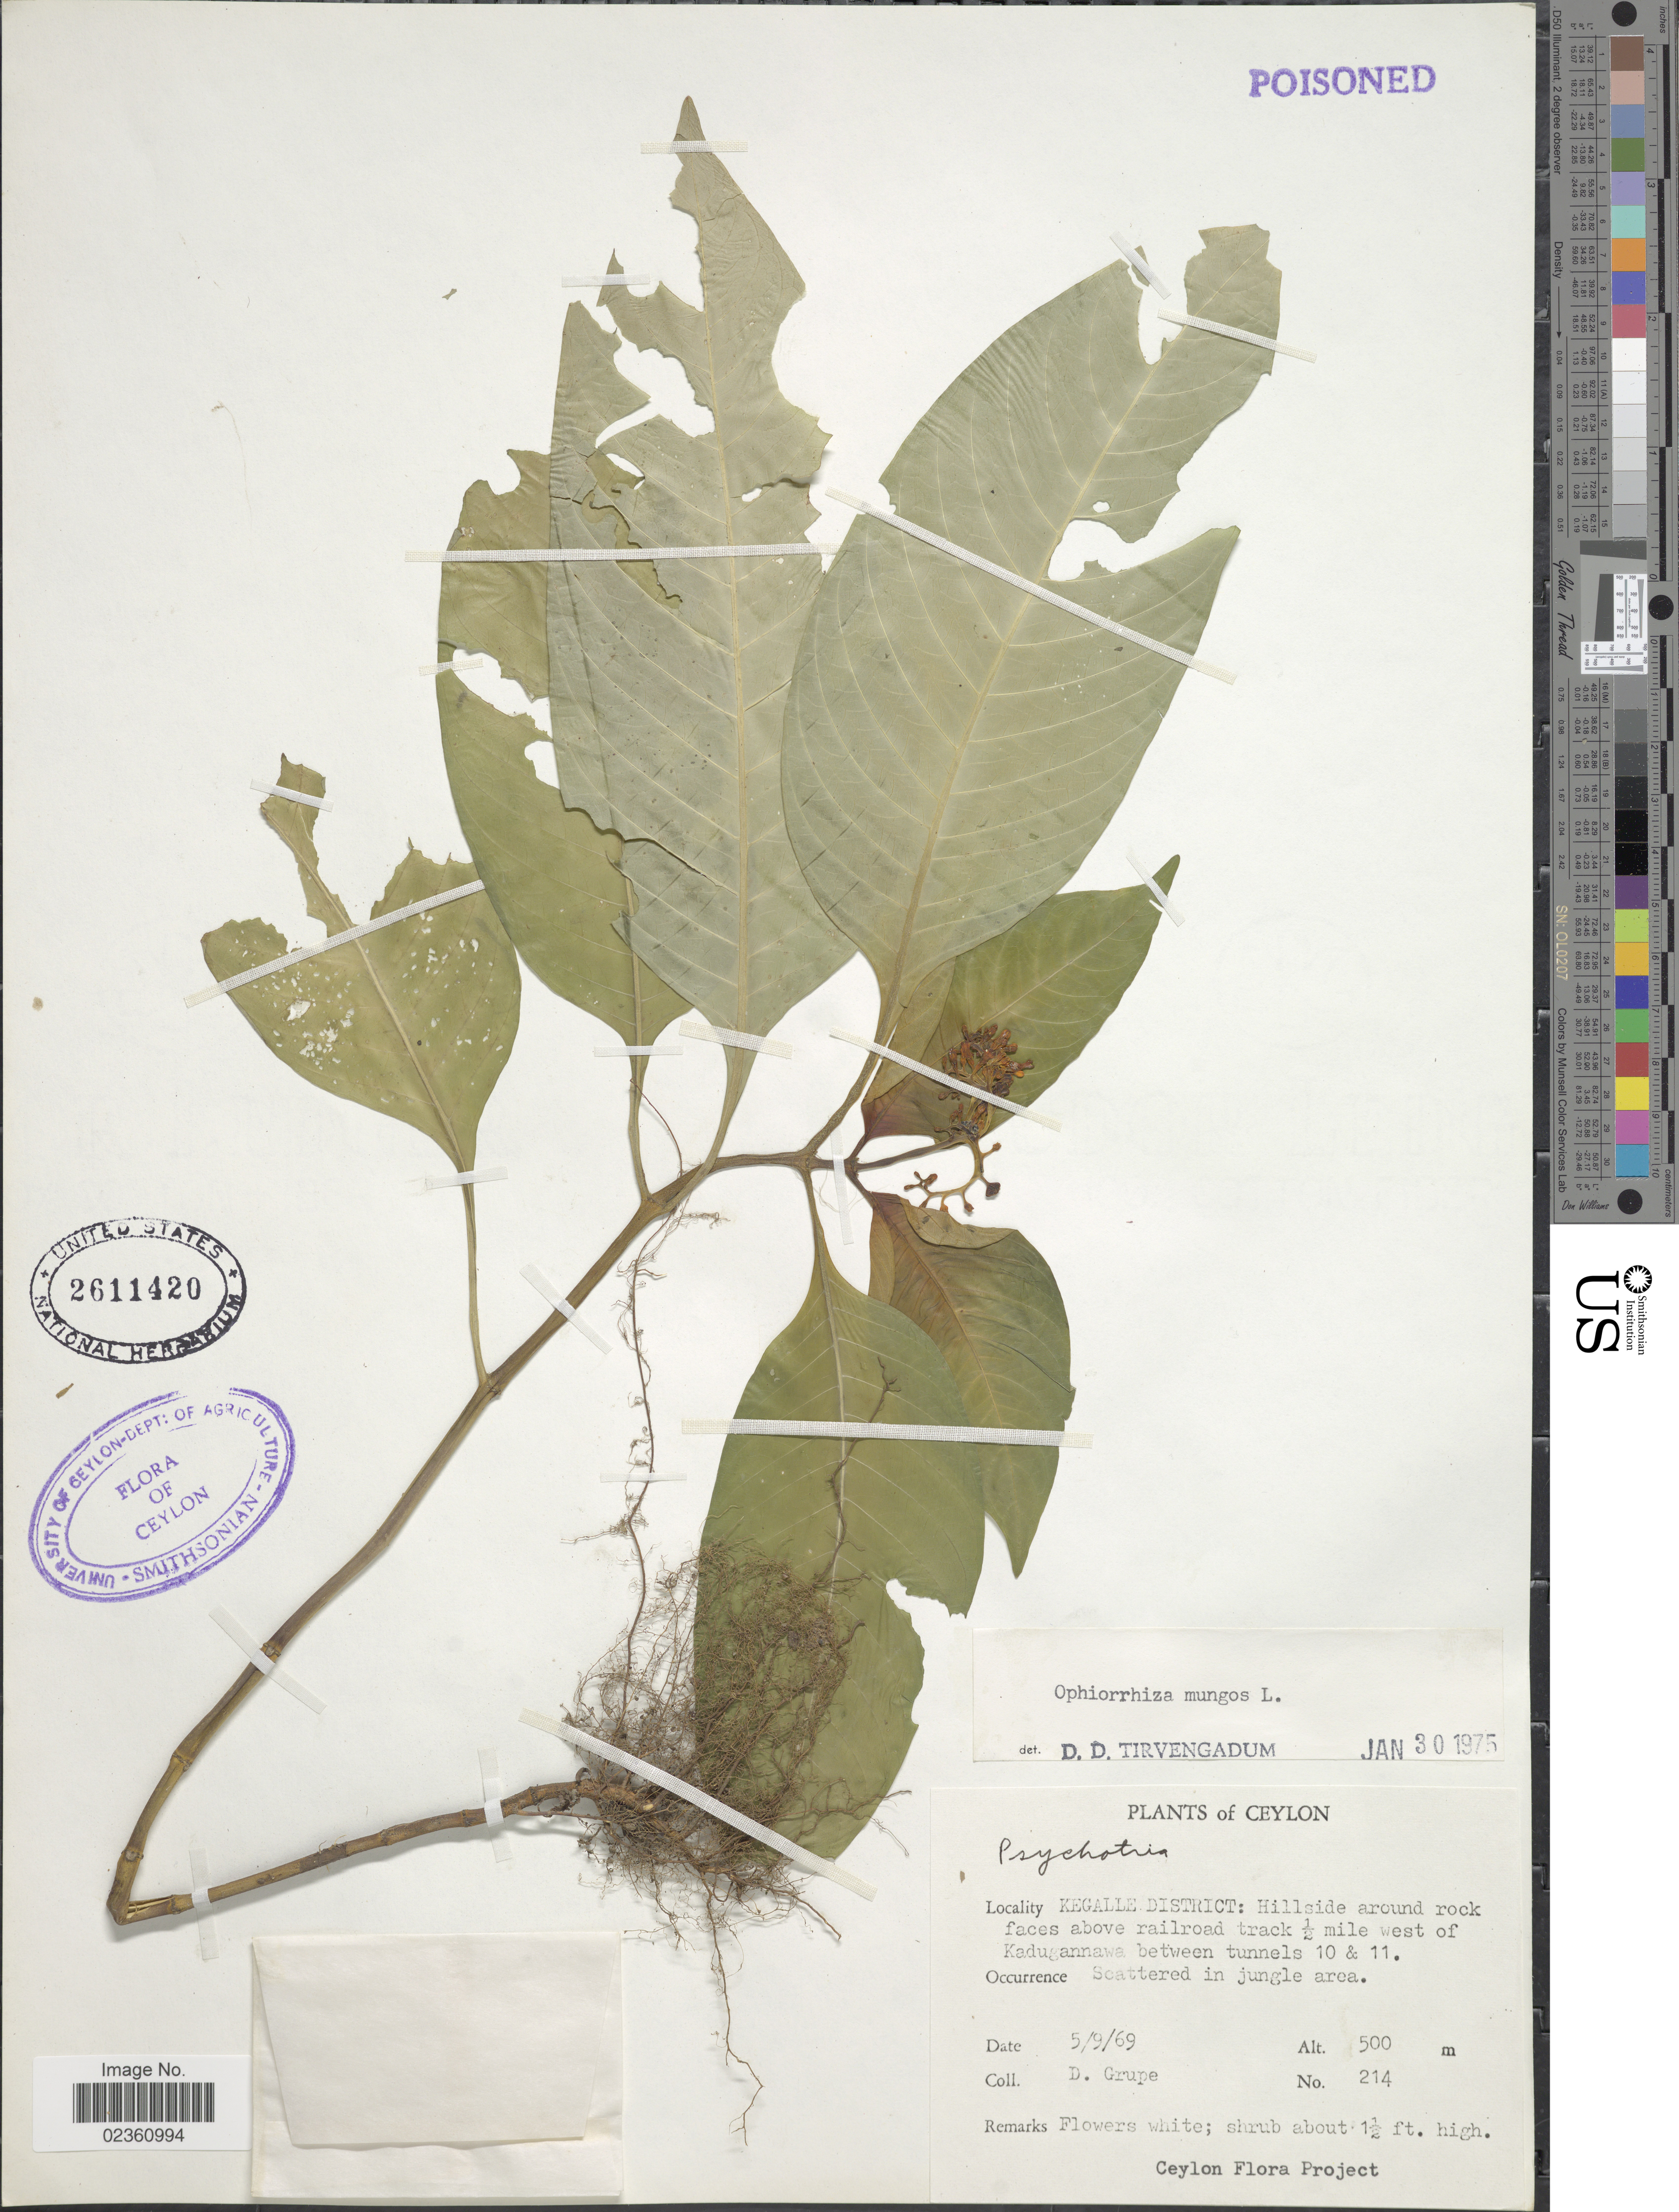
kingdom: Plantae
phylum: Tracheophyta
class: Magnoliopsida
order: Gentianales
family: Rubiaceae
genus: Ophiorrhiza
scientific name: Ophiorrhiza mungos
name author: L.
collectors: D. Grupe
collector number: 214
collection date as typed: Transcribed d/m/y: 5/9/69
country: Sri Lanka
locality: Ceylon, Kegalle District: Hillside around rock faces above railroad track ½ mile west of Kadugannawa between tunnels 10 & 11, Scattered in jungle area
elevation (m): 500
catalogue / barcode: US 2611420